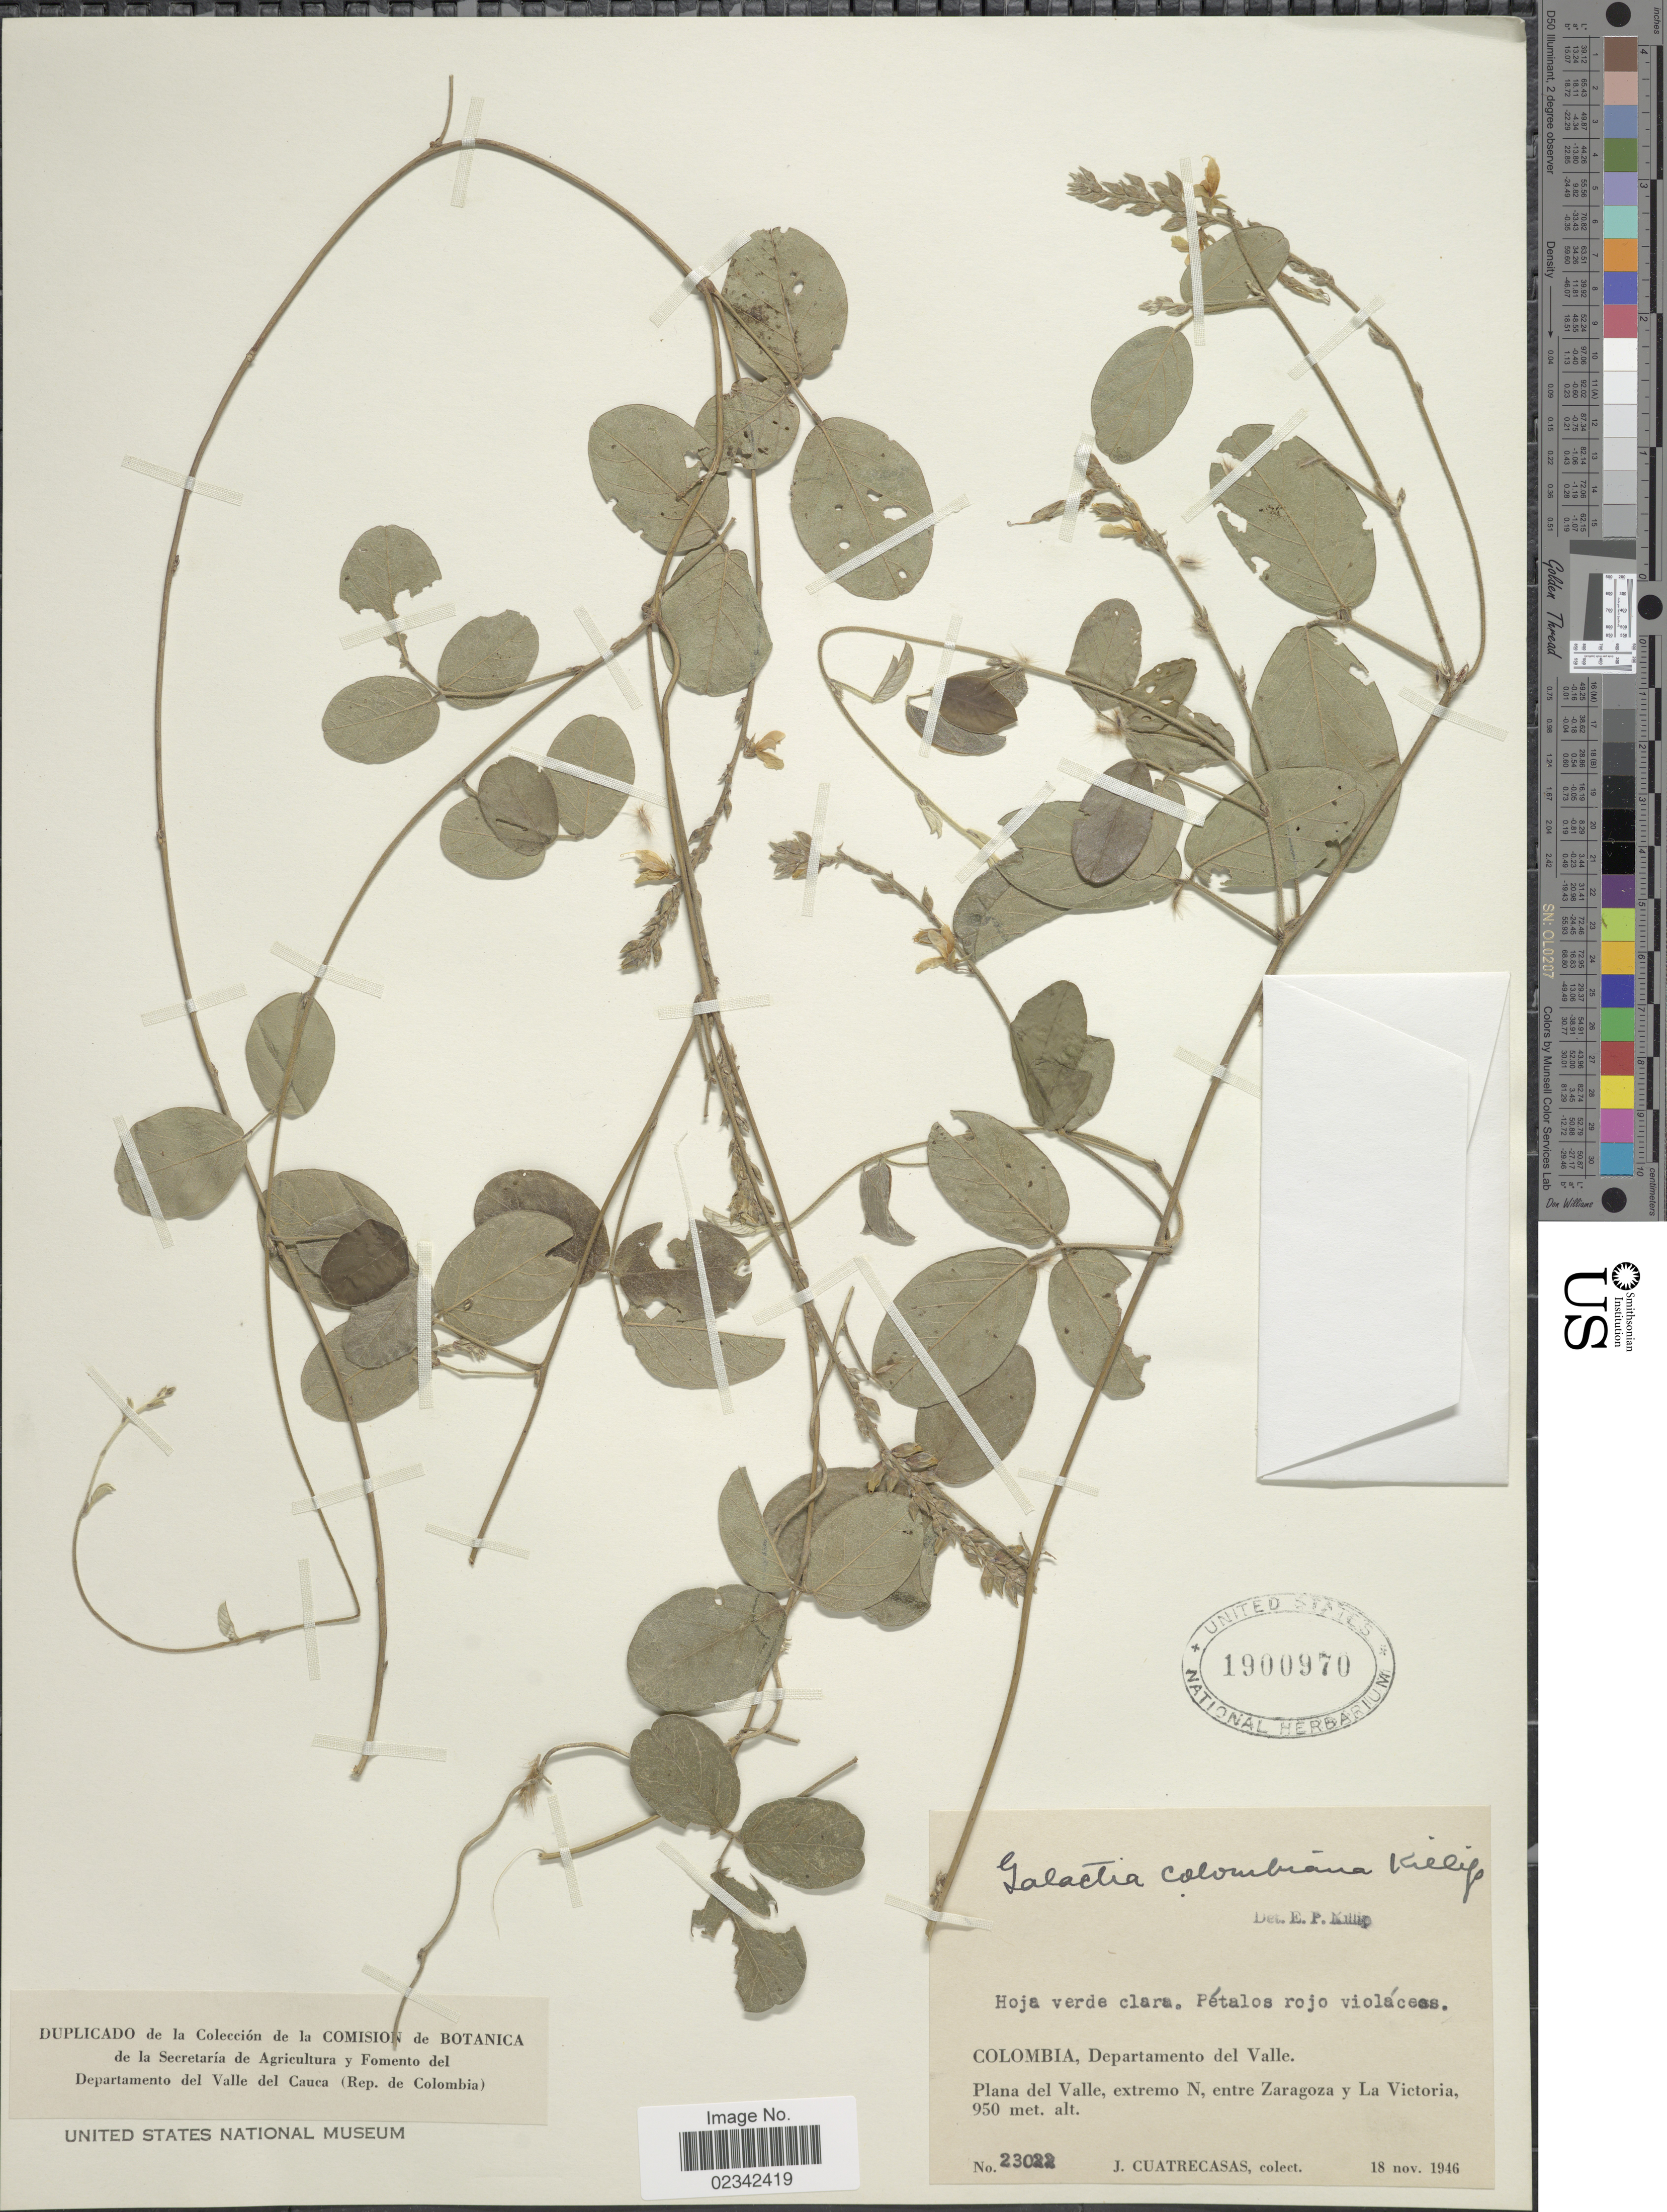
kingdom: Plantae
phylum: Tracheophyta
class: Magnoliopsida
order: Fabales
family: Fabaceae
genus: Galactia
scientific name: Galactia striata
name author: (Jacq.) Urb.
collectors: J. Cuatrecasas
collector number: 23022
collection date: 1946-11-18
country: Colombia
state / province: Valle del Cauca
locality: Departamento del Valle, Plana del Valle, extremo N, entre Zaragoza y La Victoria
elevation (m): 950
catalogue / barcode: US 1900970